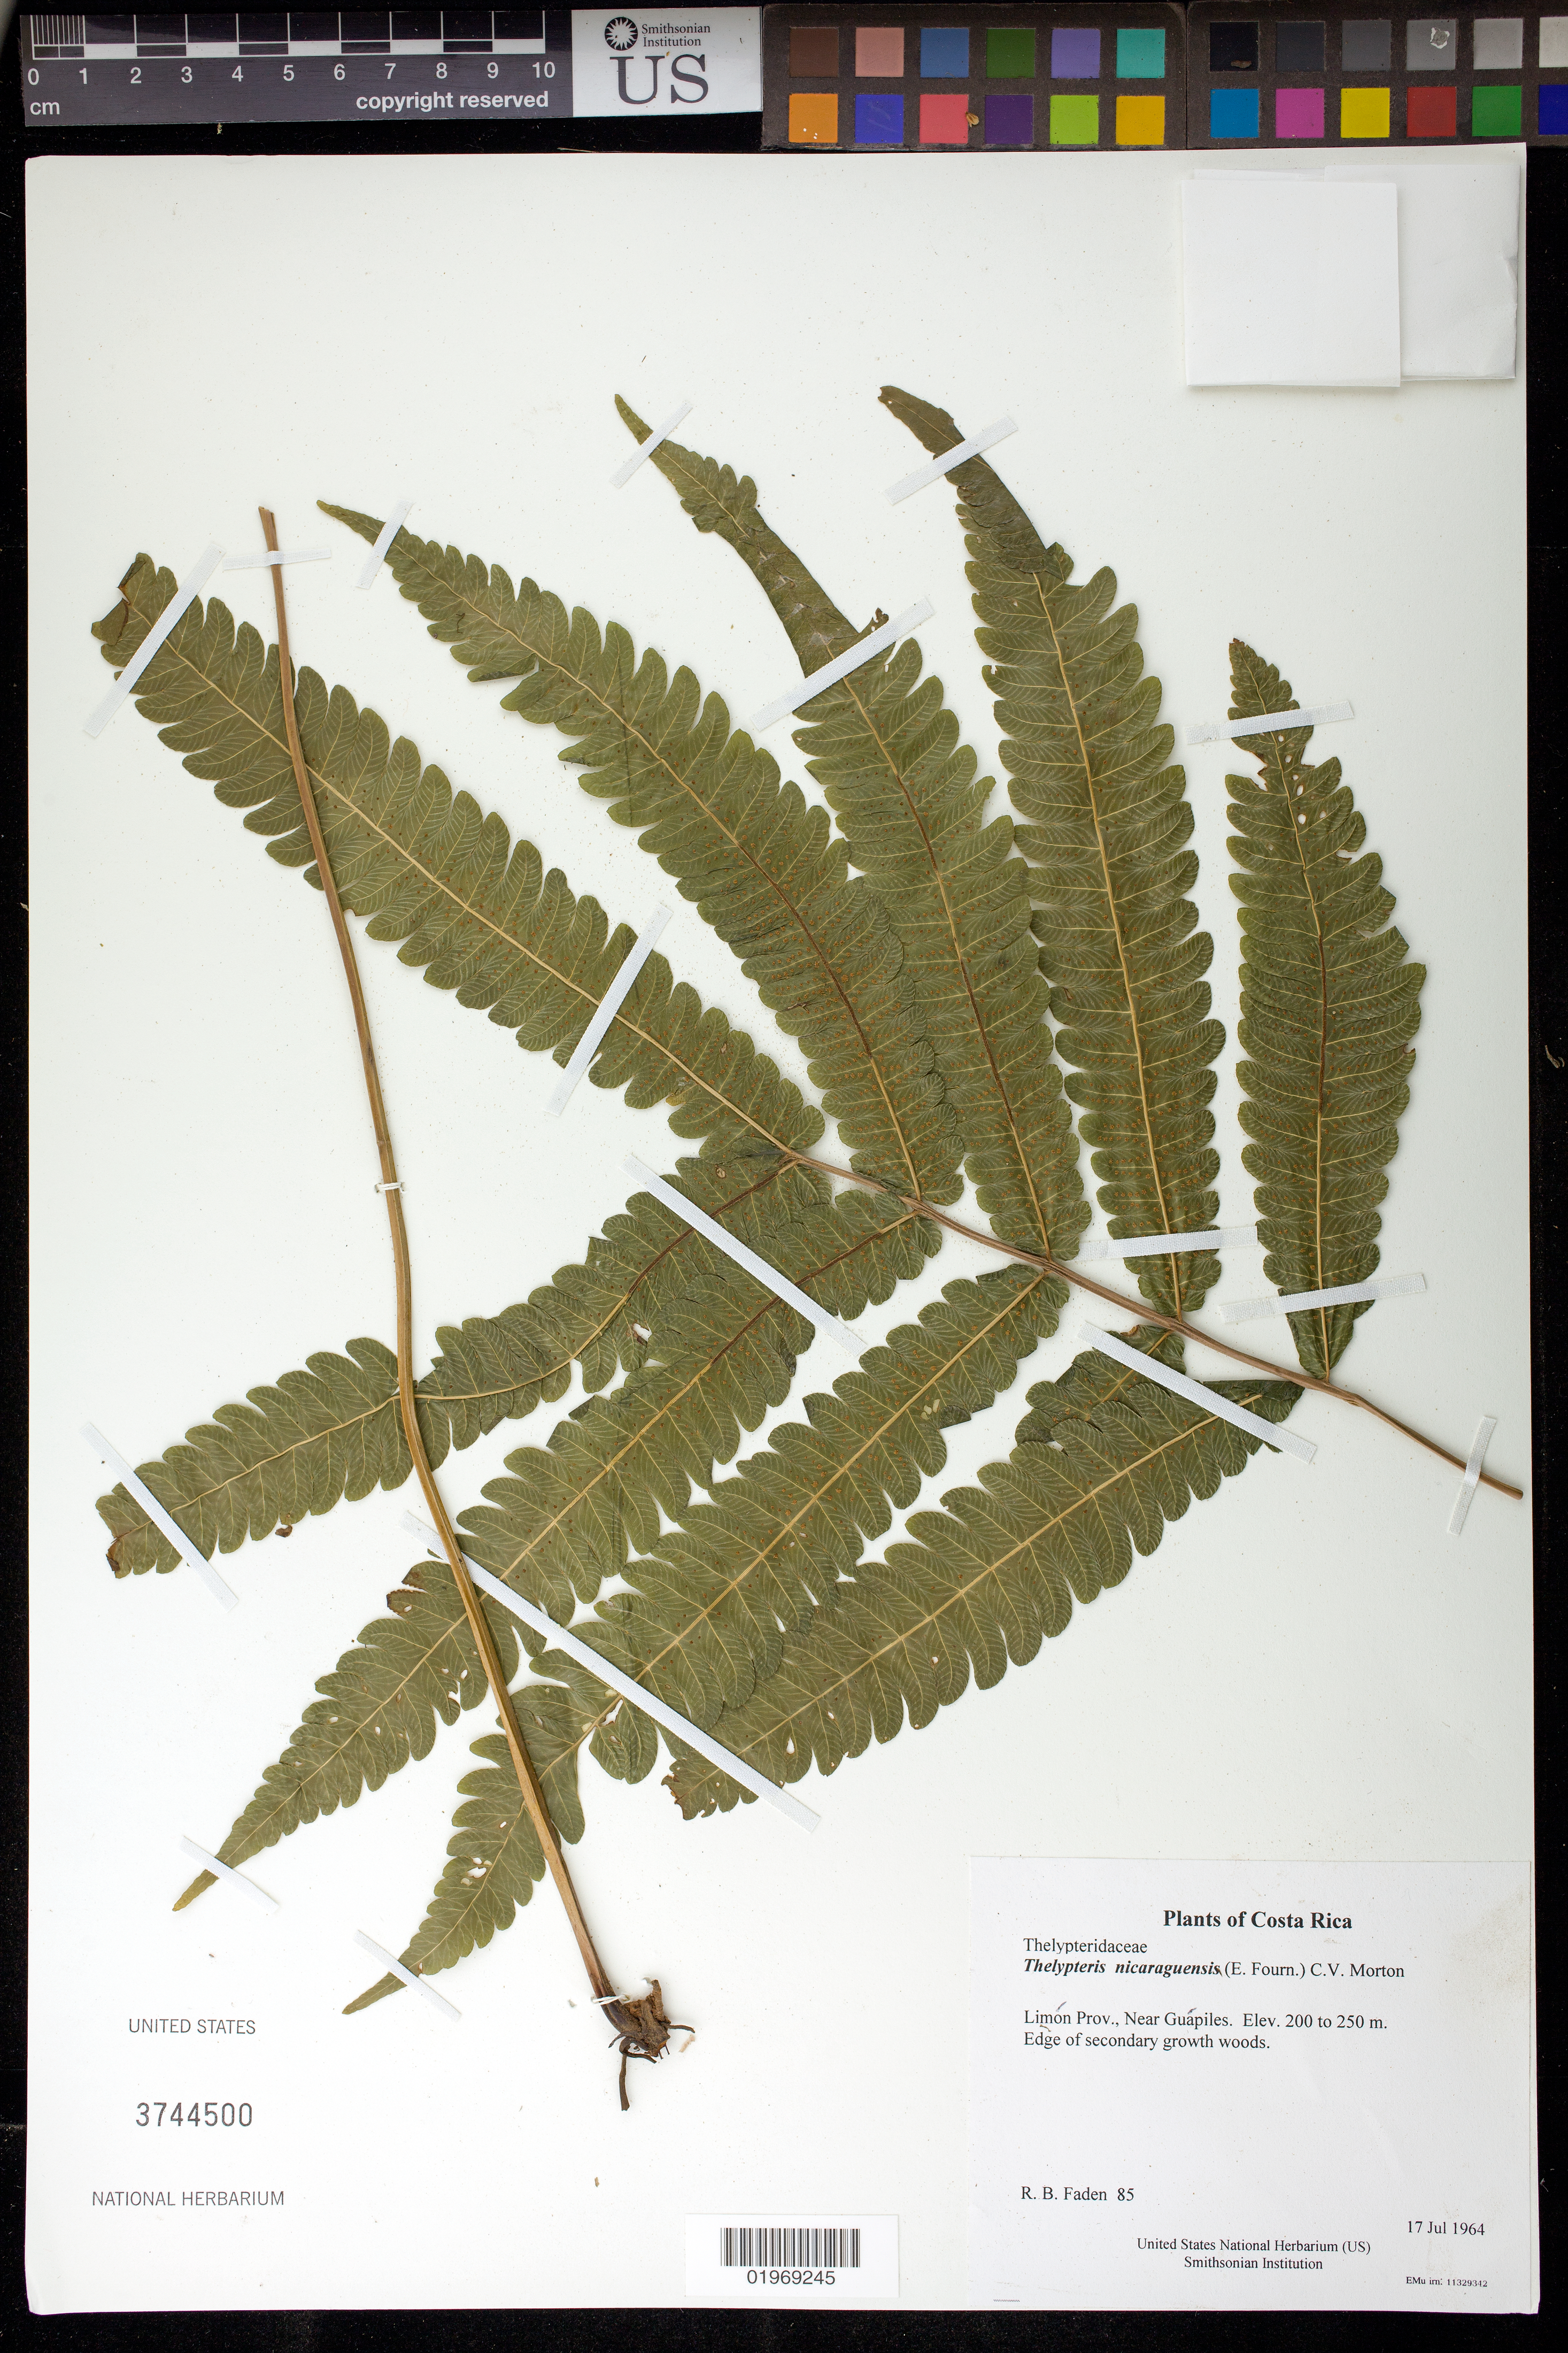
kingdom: Plantae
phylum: Tracheophyta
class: Polypodiopsida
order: Polypodiales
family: Thelypteridaceae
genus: Thelypteris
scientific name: Thelypteris nicaraguensis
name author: (E. Fourn.) C.V. Morton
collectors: R. B. Faden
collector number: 85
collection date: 1964-07-17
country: Costa Rica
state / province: Limon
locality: Near Guapiles.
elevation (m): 200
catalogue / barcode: US 3744500